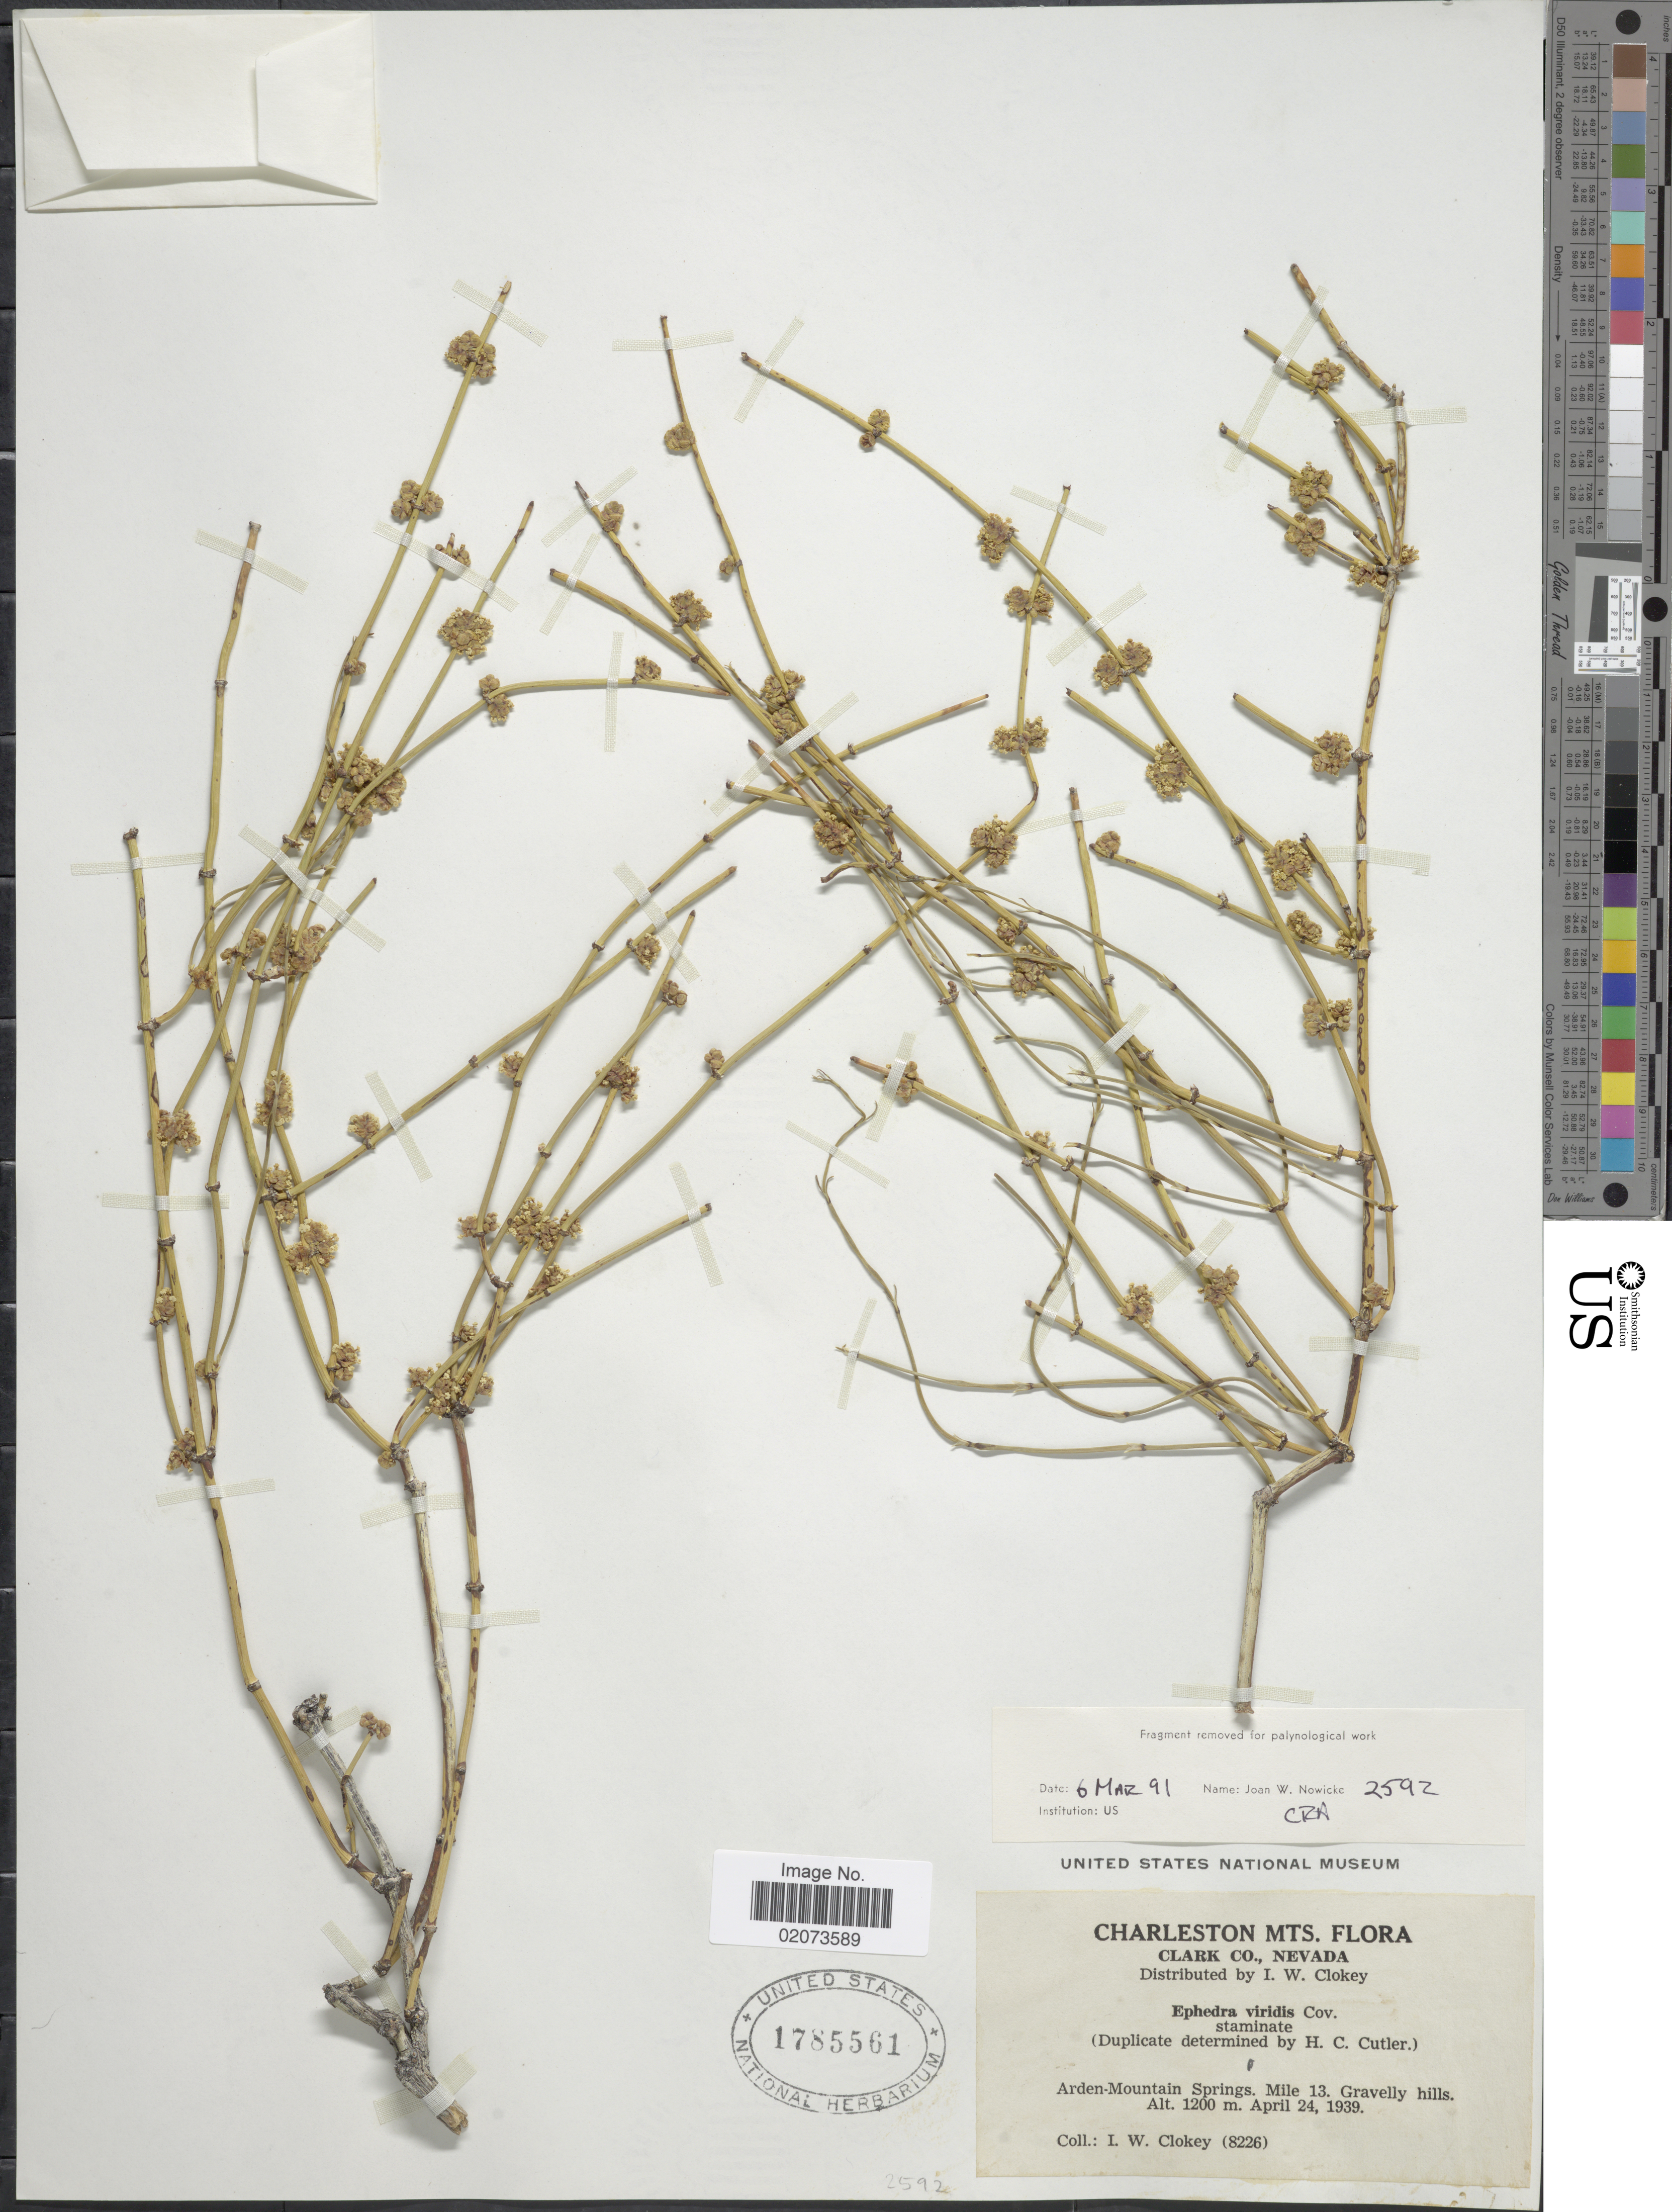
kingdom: Plantae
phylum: Tracheophyta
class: Gnetopsida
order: Ephedrales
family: Ephedraceae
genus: Ephedra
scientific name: Ephedra viridis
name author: Coville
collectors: I. W. Clokey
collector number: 8226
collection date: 1939-04-24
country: United States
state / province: Nevada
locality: Charleston Mts., Clark Co., Arden-Mountain Springs, mile 13 gravelly hills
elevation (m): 1200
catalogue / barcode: US 1785561